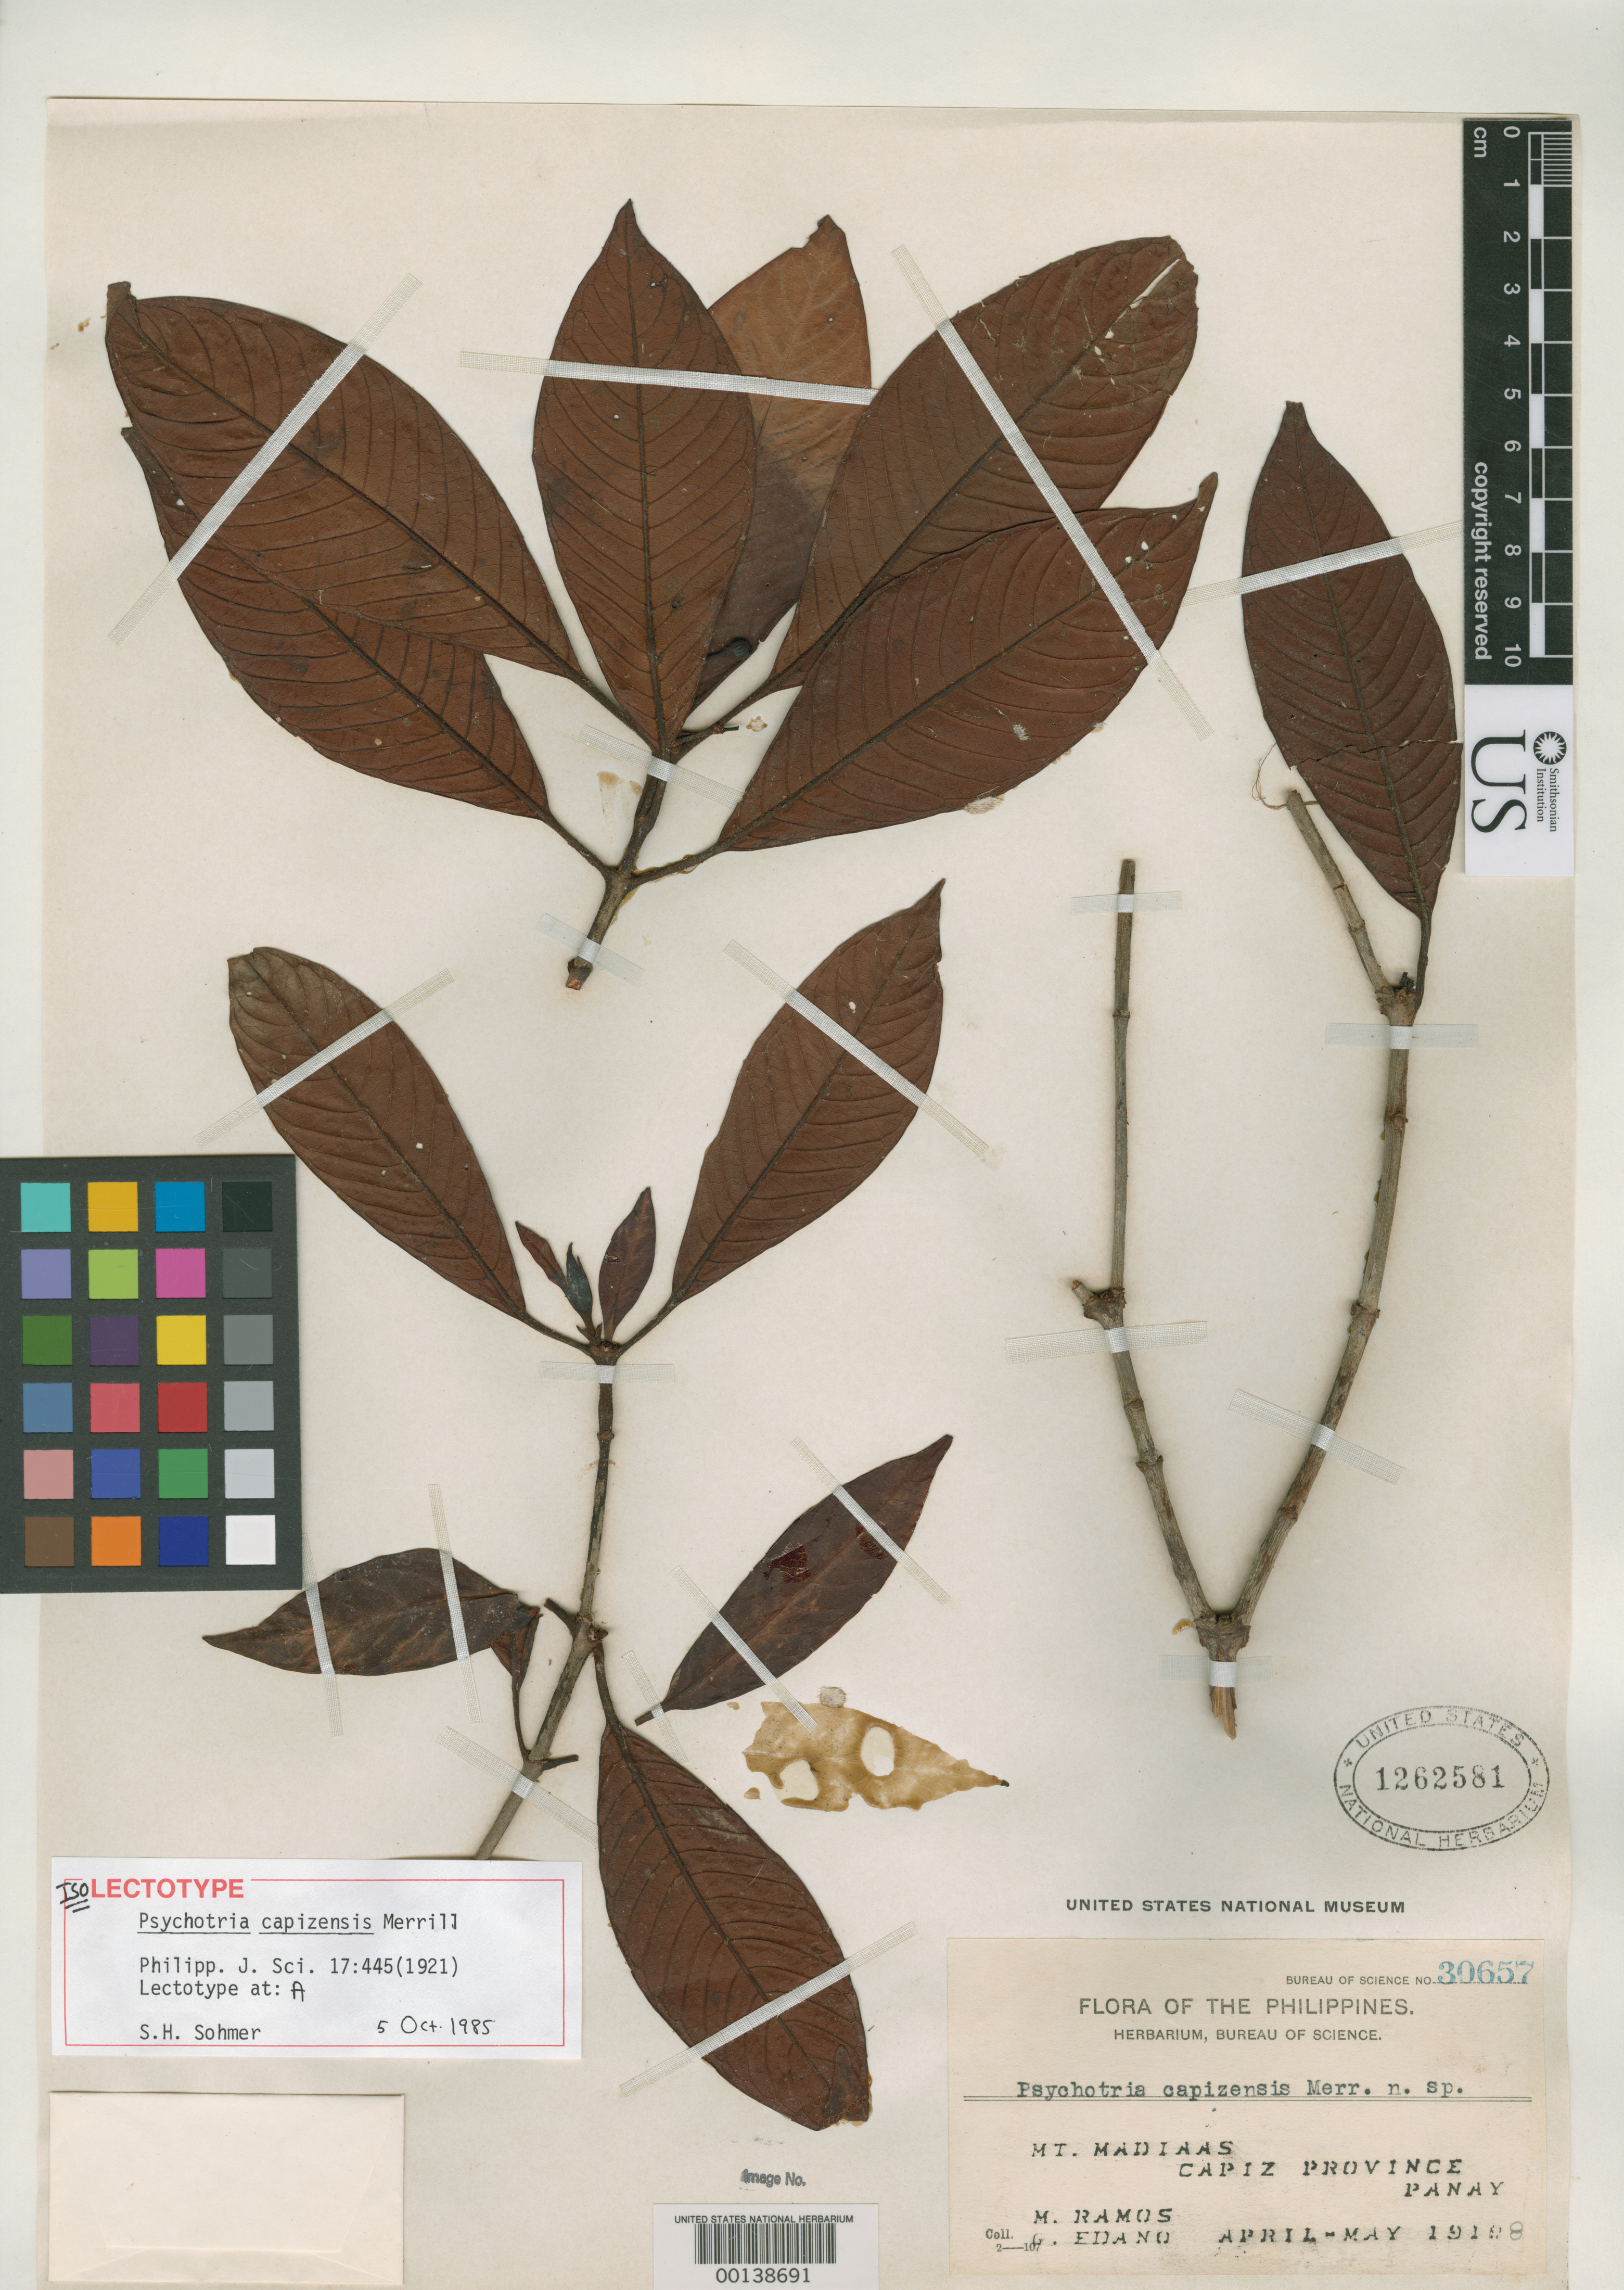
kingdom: Plantae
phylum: Tracheophyta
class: Magnoliopsida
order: Gentianales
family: Rubiaceae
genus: Psychotria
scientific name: Psychotria capizensis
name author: Merr.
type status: Isotype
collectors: M. Ramos & G. E. Edaño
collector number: Bur. Sci. 30657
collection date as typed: Apr 1919 to -- May 1919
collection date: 1919-04/1919-05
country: Philippines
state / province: Western Visayas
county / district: Capiz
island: Panay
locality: Mt. Madiaas.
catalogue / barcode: US 1262581